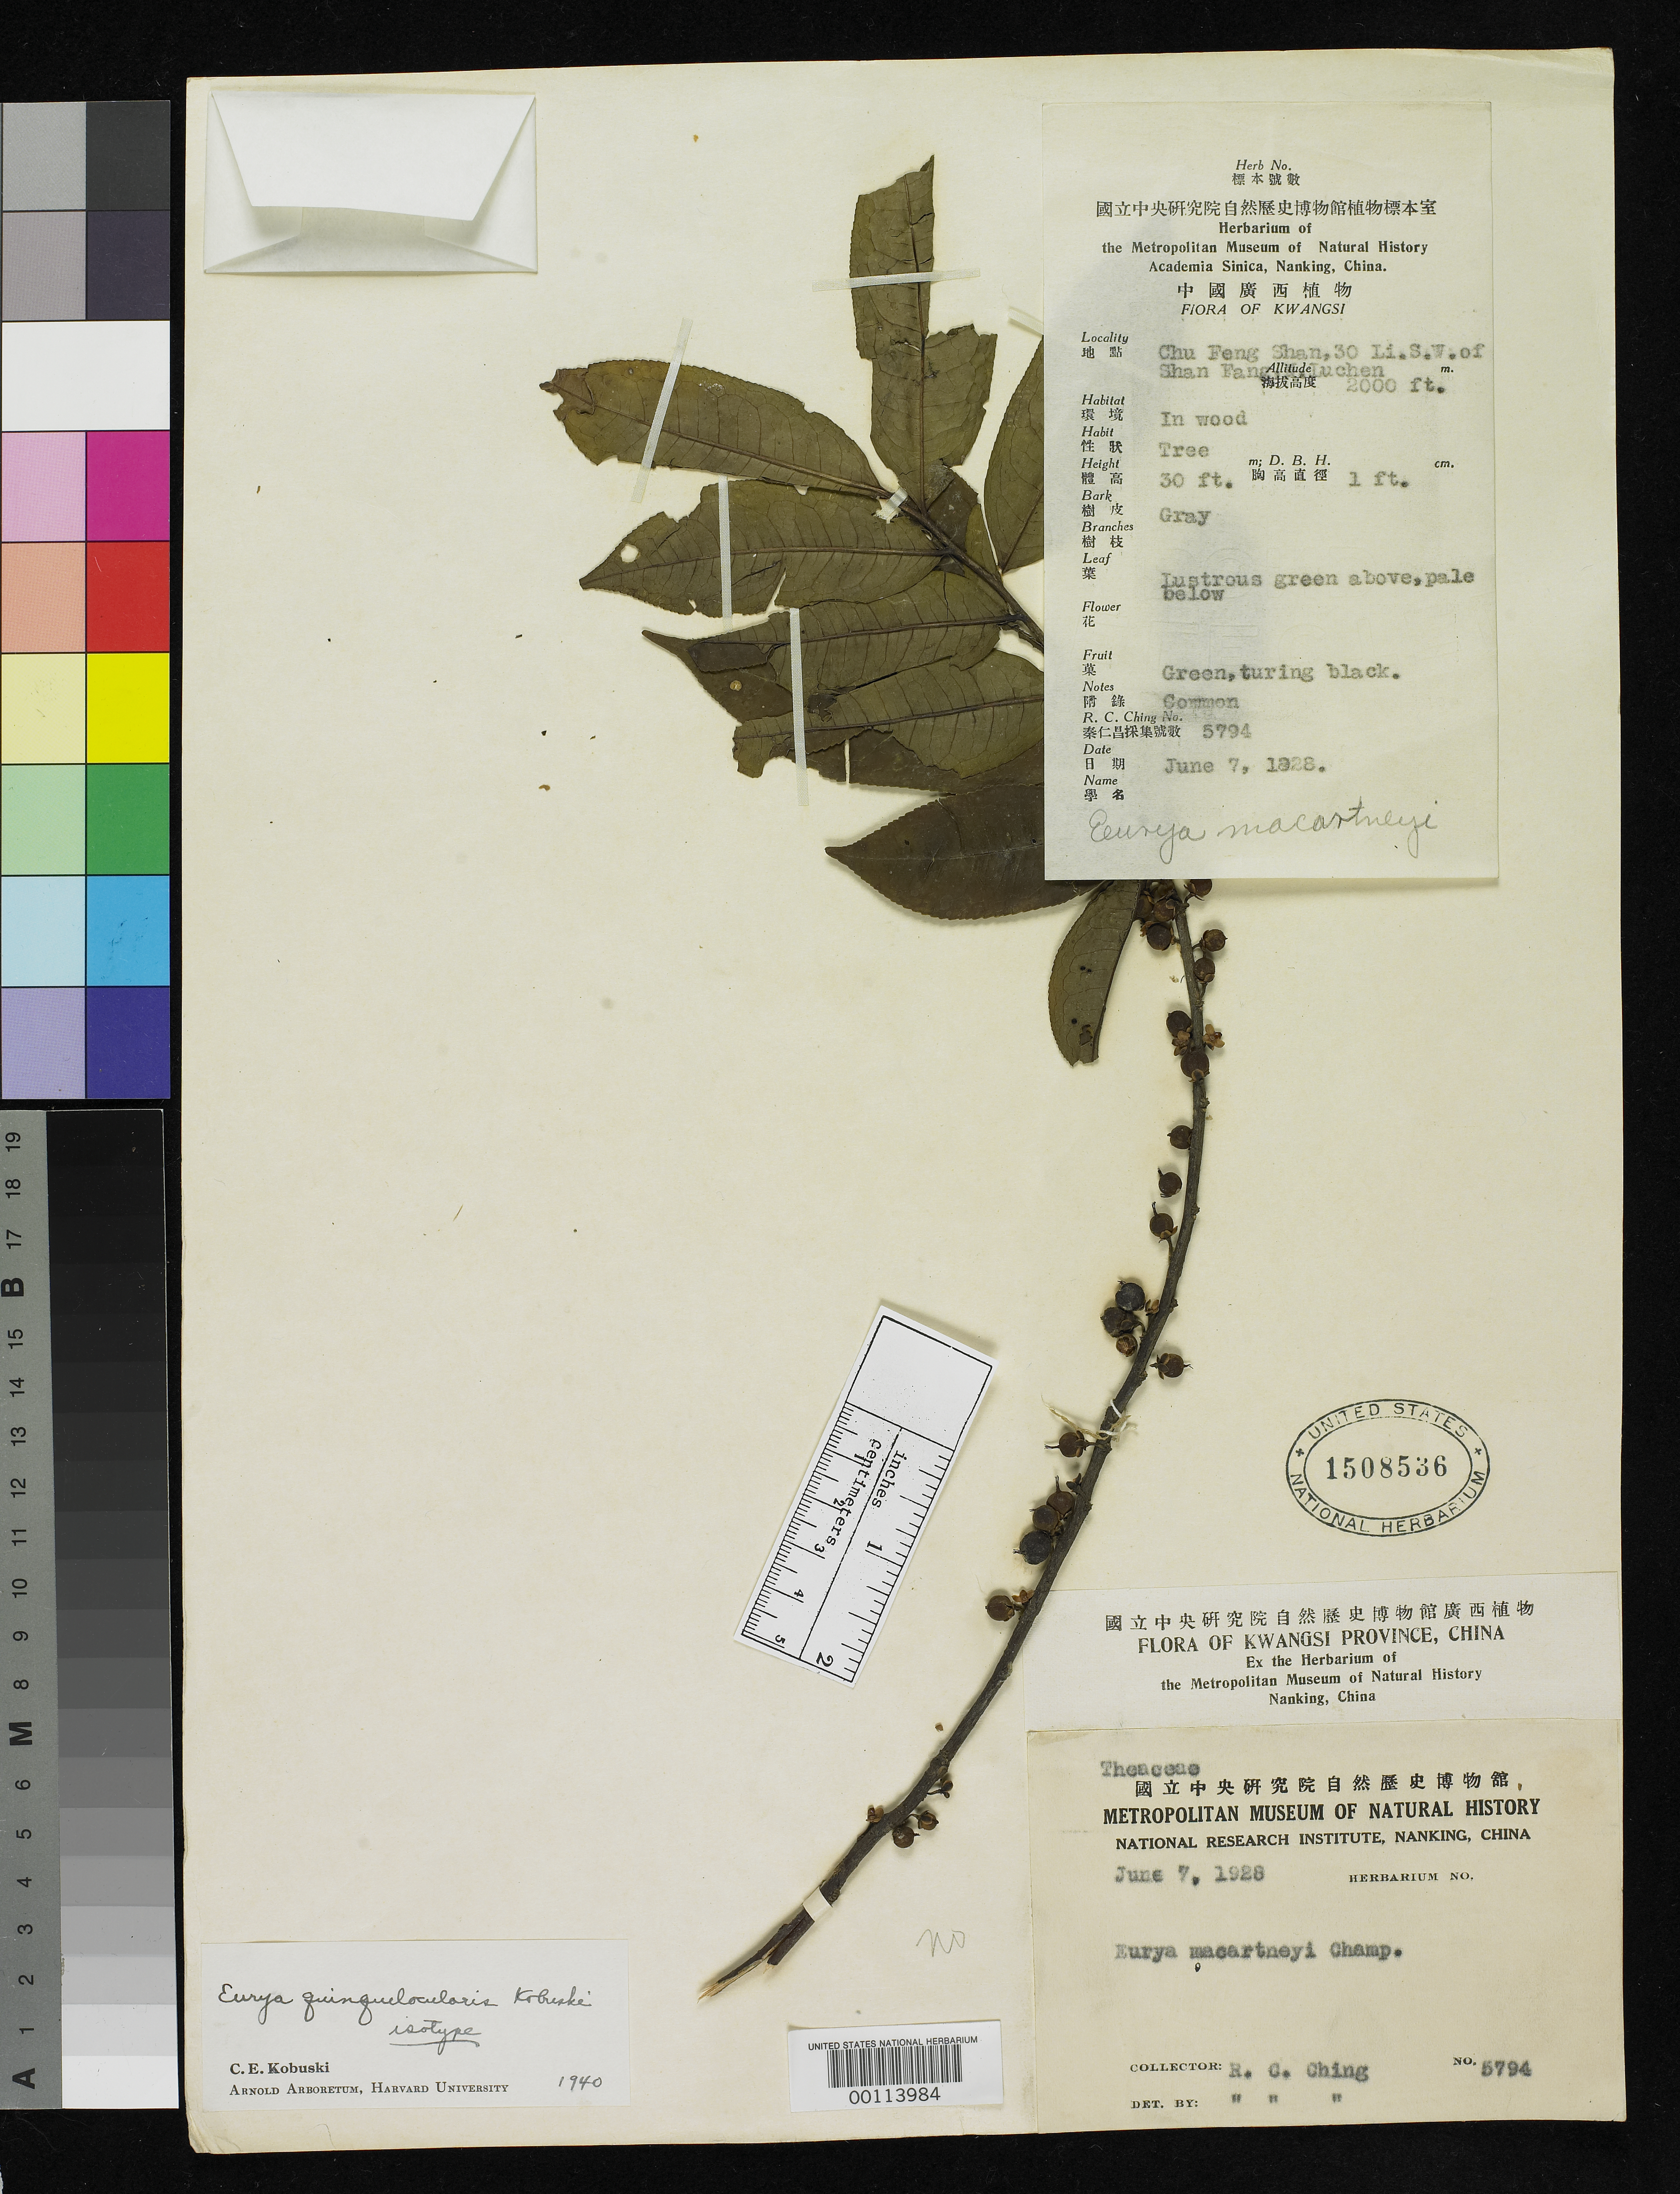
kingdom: Plantae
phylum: Tracheophyta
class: Magnoliopsida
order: Ericales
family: Pentaphylacaceae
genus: Eurya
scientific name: Eurya quinquelocularis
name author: Kobuski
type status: Isotype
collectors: R. C. Ching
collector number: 5794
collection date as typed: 07 Jun 1928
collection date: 1928-06-07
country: China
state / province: Guangxi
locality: Chu Feng Shan; alt. 2000 ft.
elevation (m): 610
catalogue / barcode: US 1508536